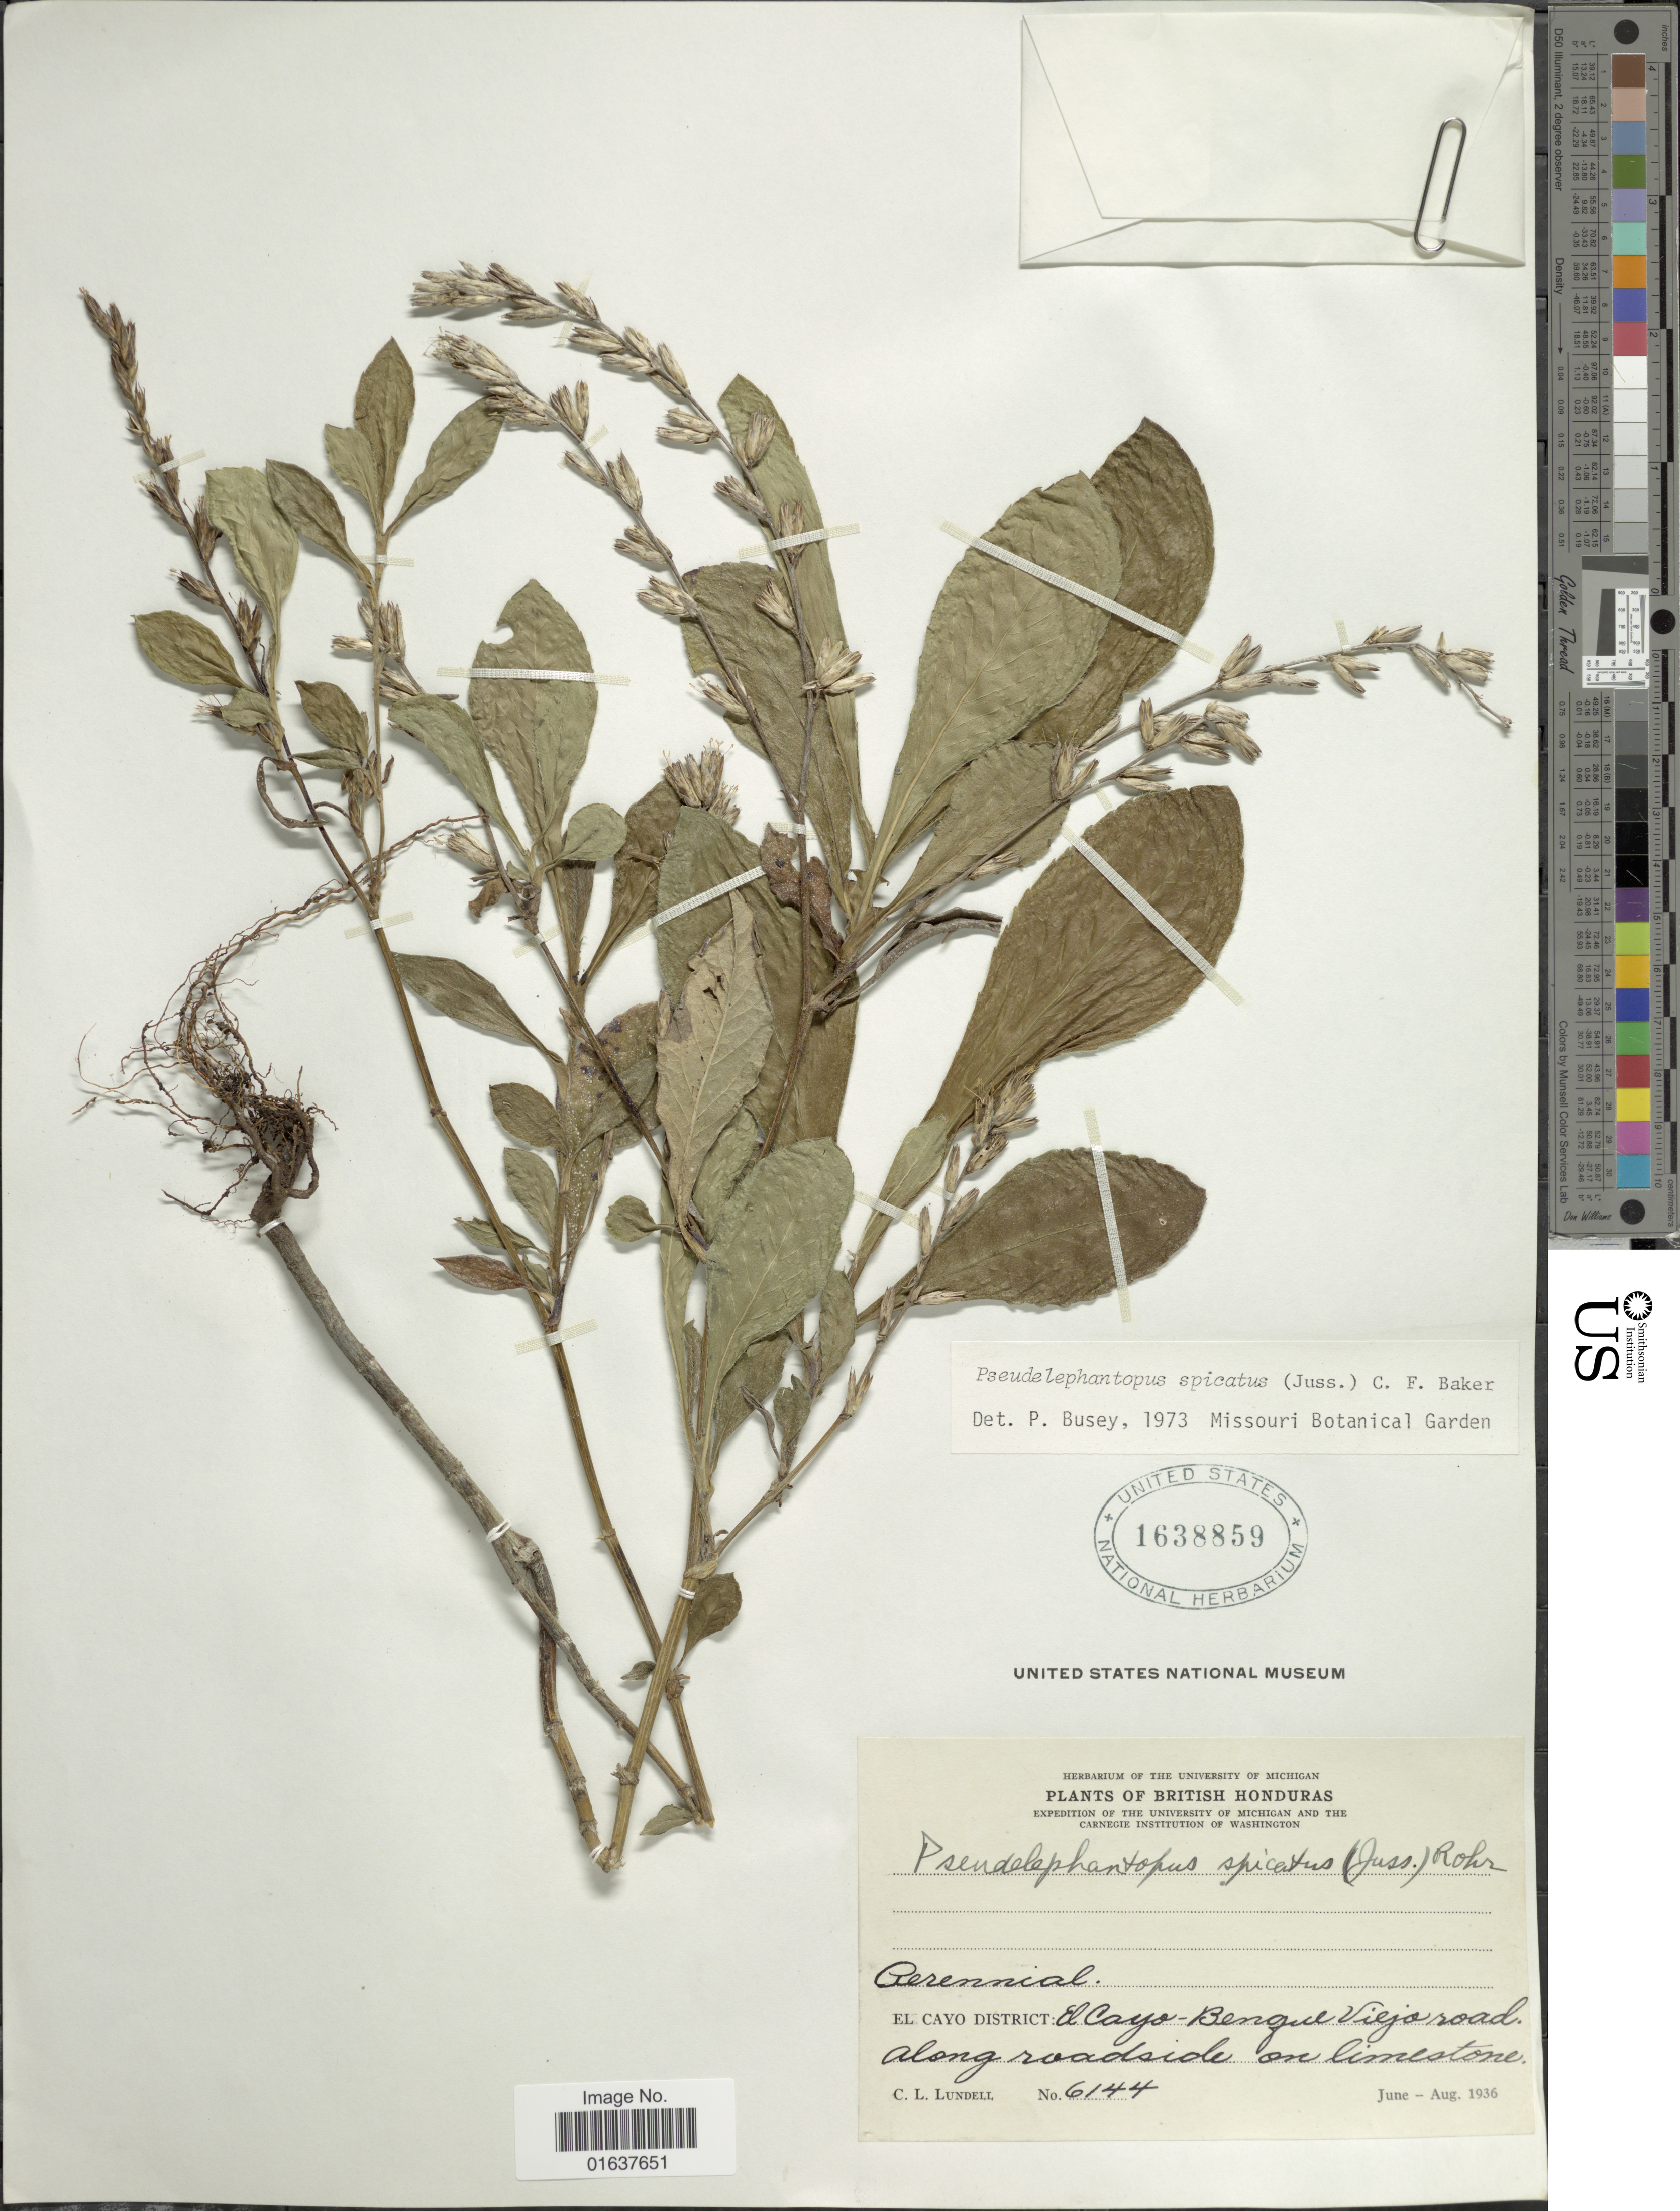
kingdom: Plantae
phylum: Tracheophyta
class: Magnoliopsida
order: Asterales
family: Asteraceae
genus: Pseudelephantopus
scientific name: Pseudelephantopus spicatus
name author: (Juss. ex Aubl.) C.F. Baker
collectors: C. L. Lundell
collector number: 6144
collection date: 1936-06/1936-08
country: Belize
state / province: Cayo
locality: British Honduras. El Cayo District: El Cayo-Bengul Viejo road along roadside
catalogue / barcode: US 1638859